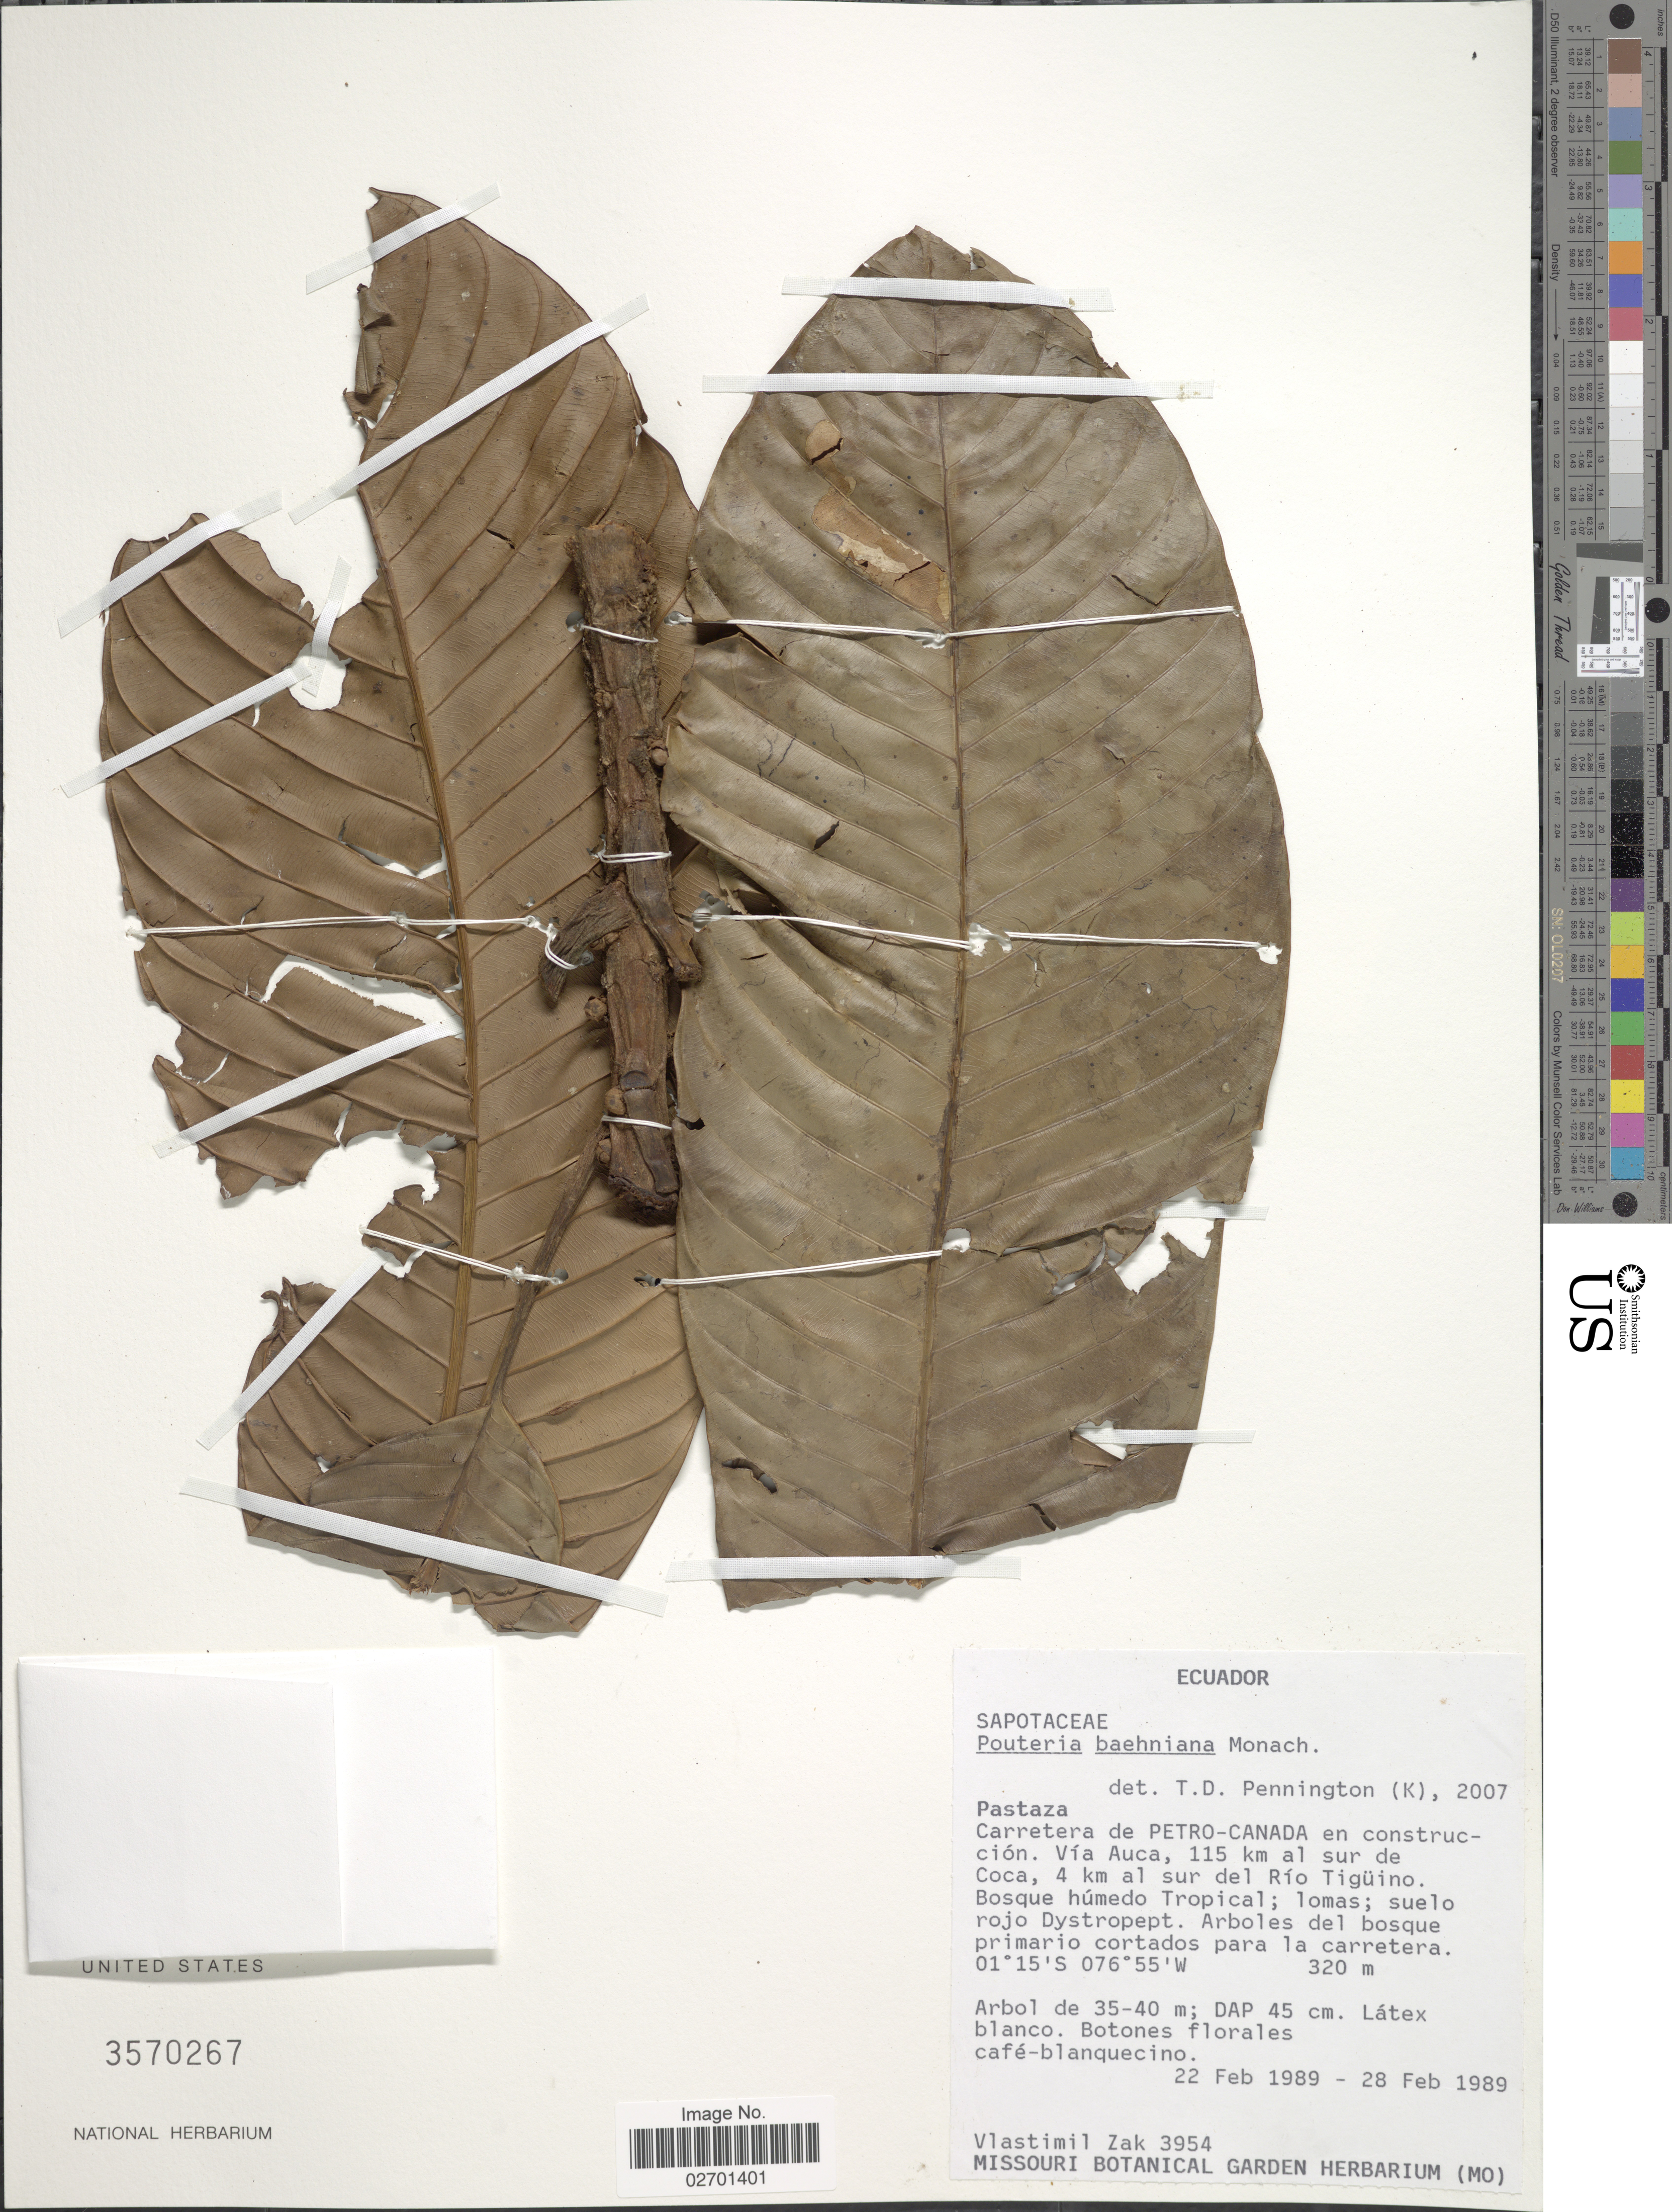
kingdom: Plantae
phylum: Tracheophyta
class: Magnoliopsida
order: Ericales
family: Sapotaceae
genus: Pouteria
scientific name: Pouteria baehniana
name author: Monach.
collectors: V. Zak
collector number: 3954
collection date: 1989-02-22/1989-02-28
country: Ecuador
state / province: Pastaza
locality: Carretera de Petro-Canada en construccion, Via Auca, 115 km al sur de Coca, 4 km al sur del Rio Tiguino, para la carretera.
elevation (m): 320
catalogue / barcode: US 3570267